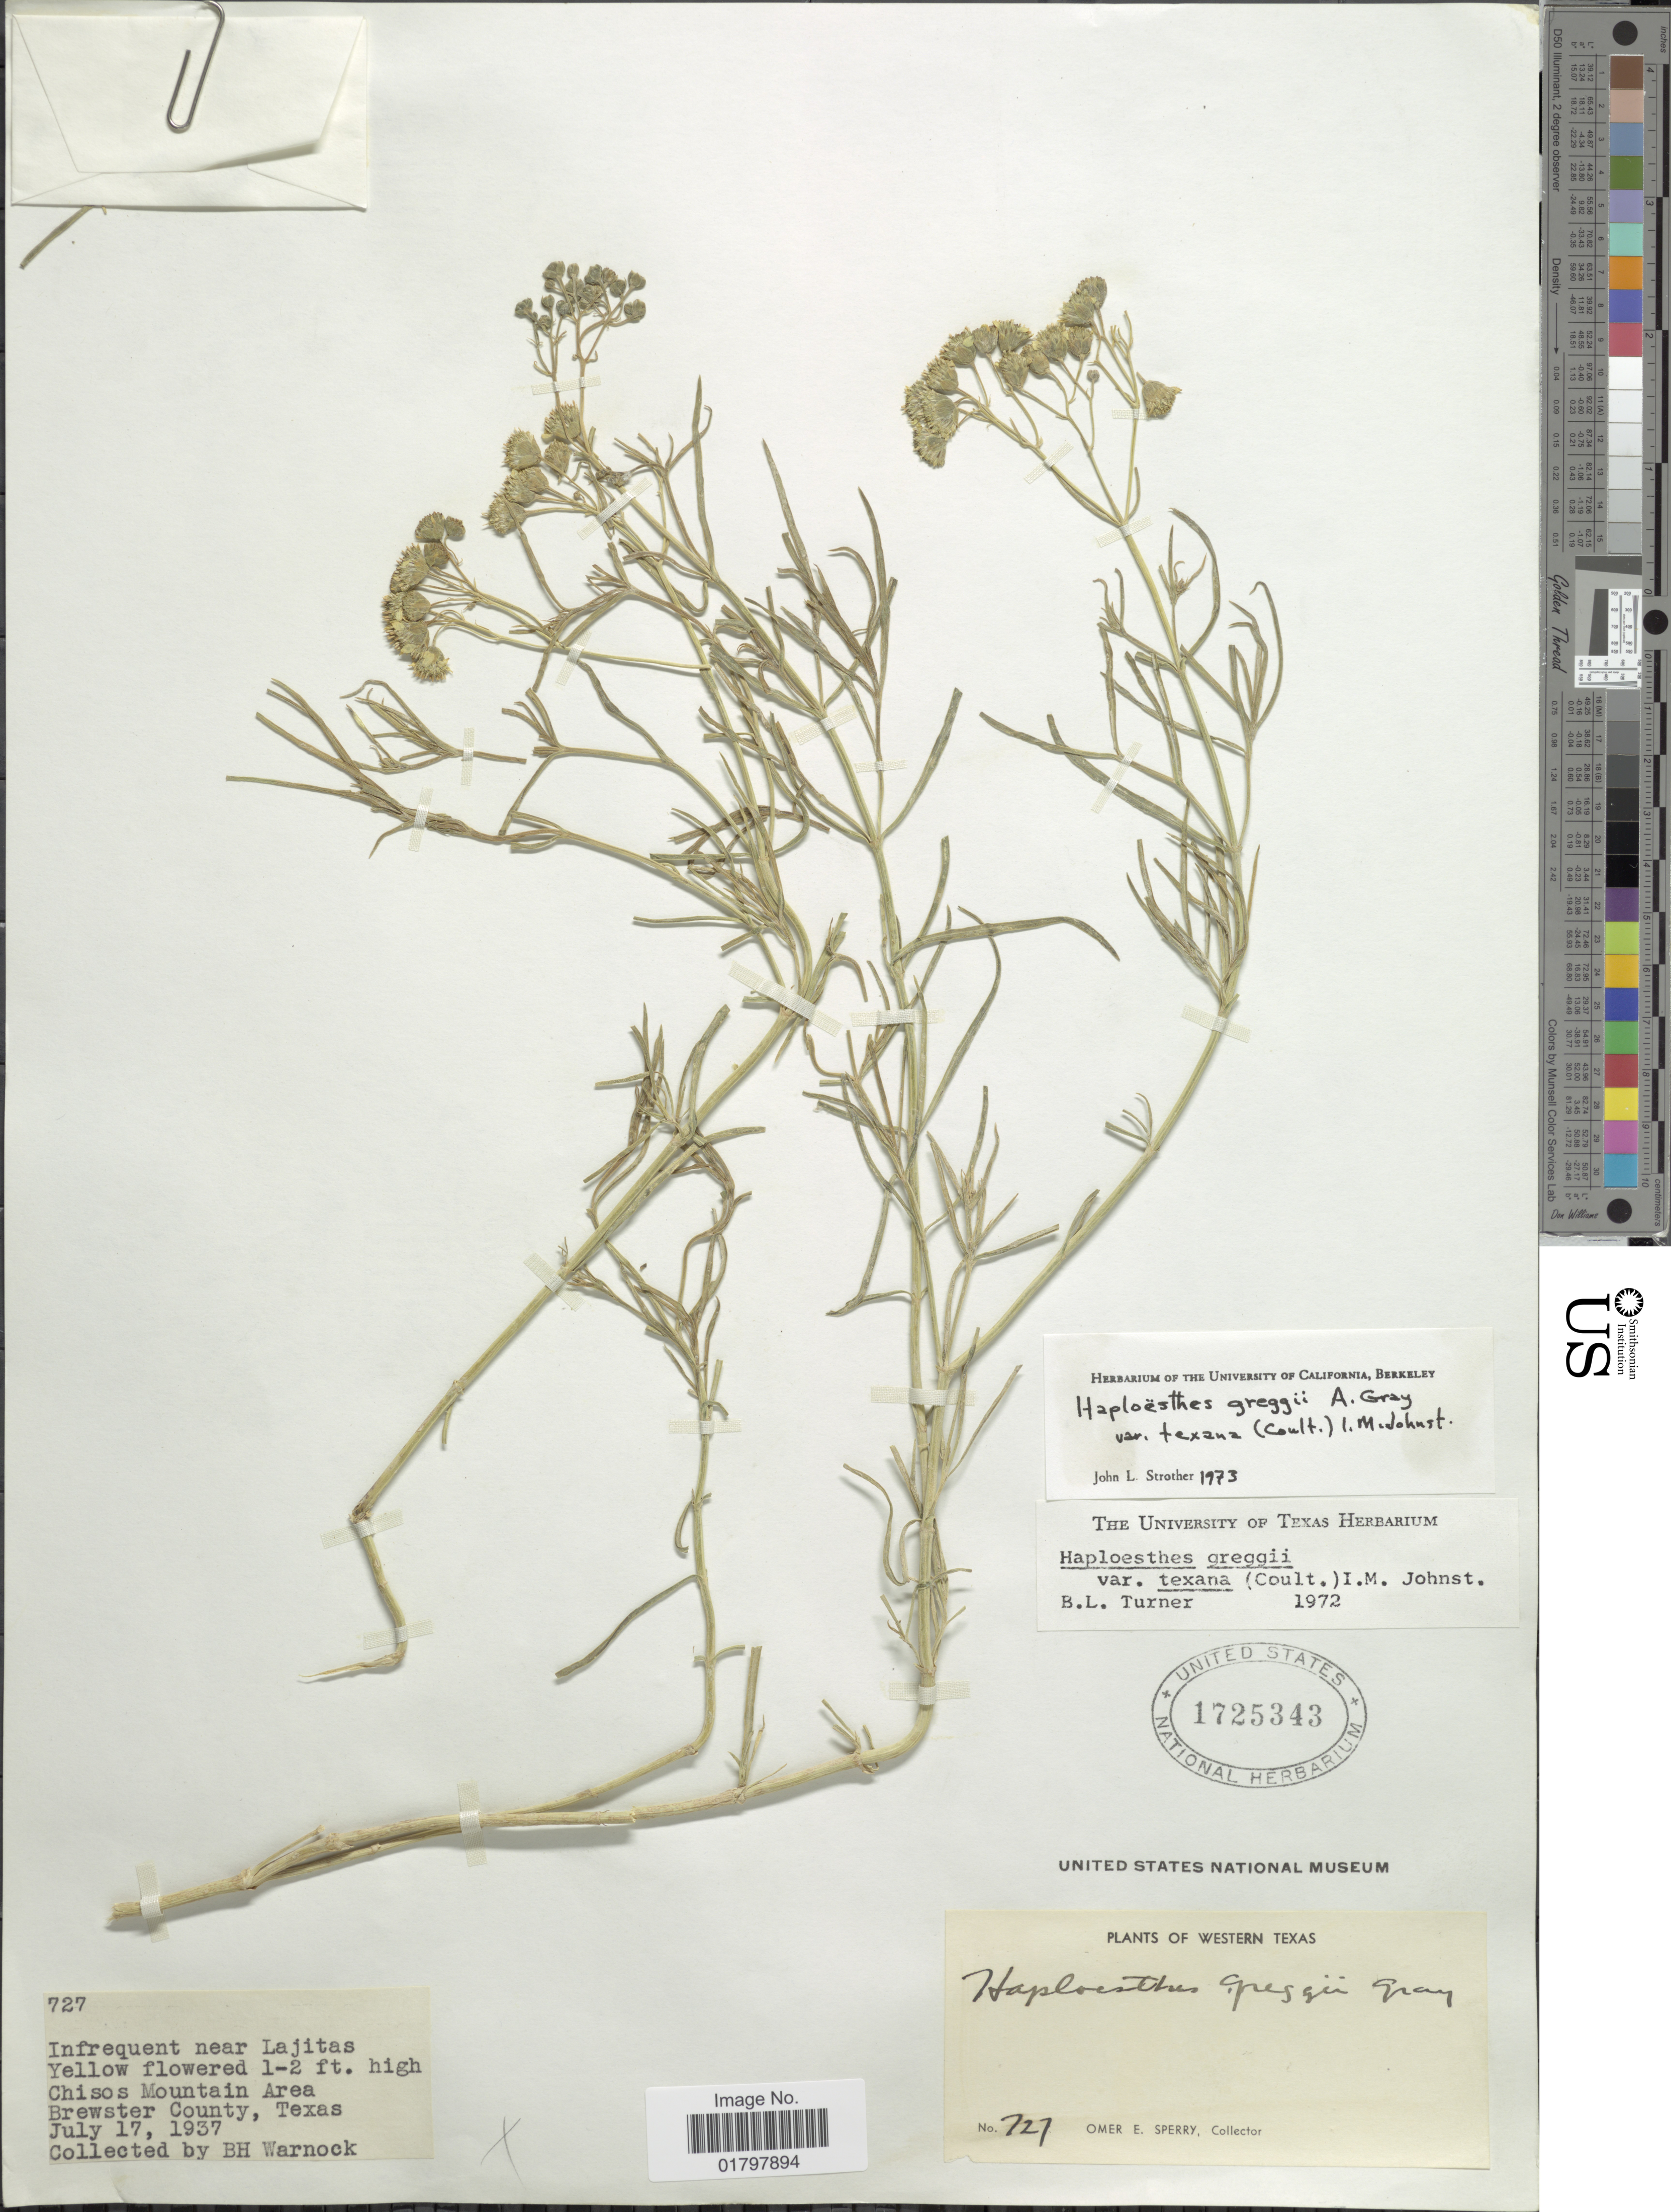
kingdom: Plantae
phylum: Tracheophyta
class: Magnoliopsida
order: Asterales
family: Asteraceae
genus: Haploesthes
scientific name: Haploesthes greggii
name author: A. Gray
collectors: O. E. Sperry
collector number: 727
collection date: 1937-07-17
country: United States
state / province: Texas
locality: Infrequent near Lajitas. Chisos Mountain Area. Brewster County, Texas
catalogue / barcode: US 1725343